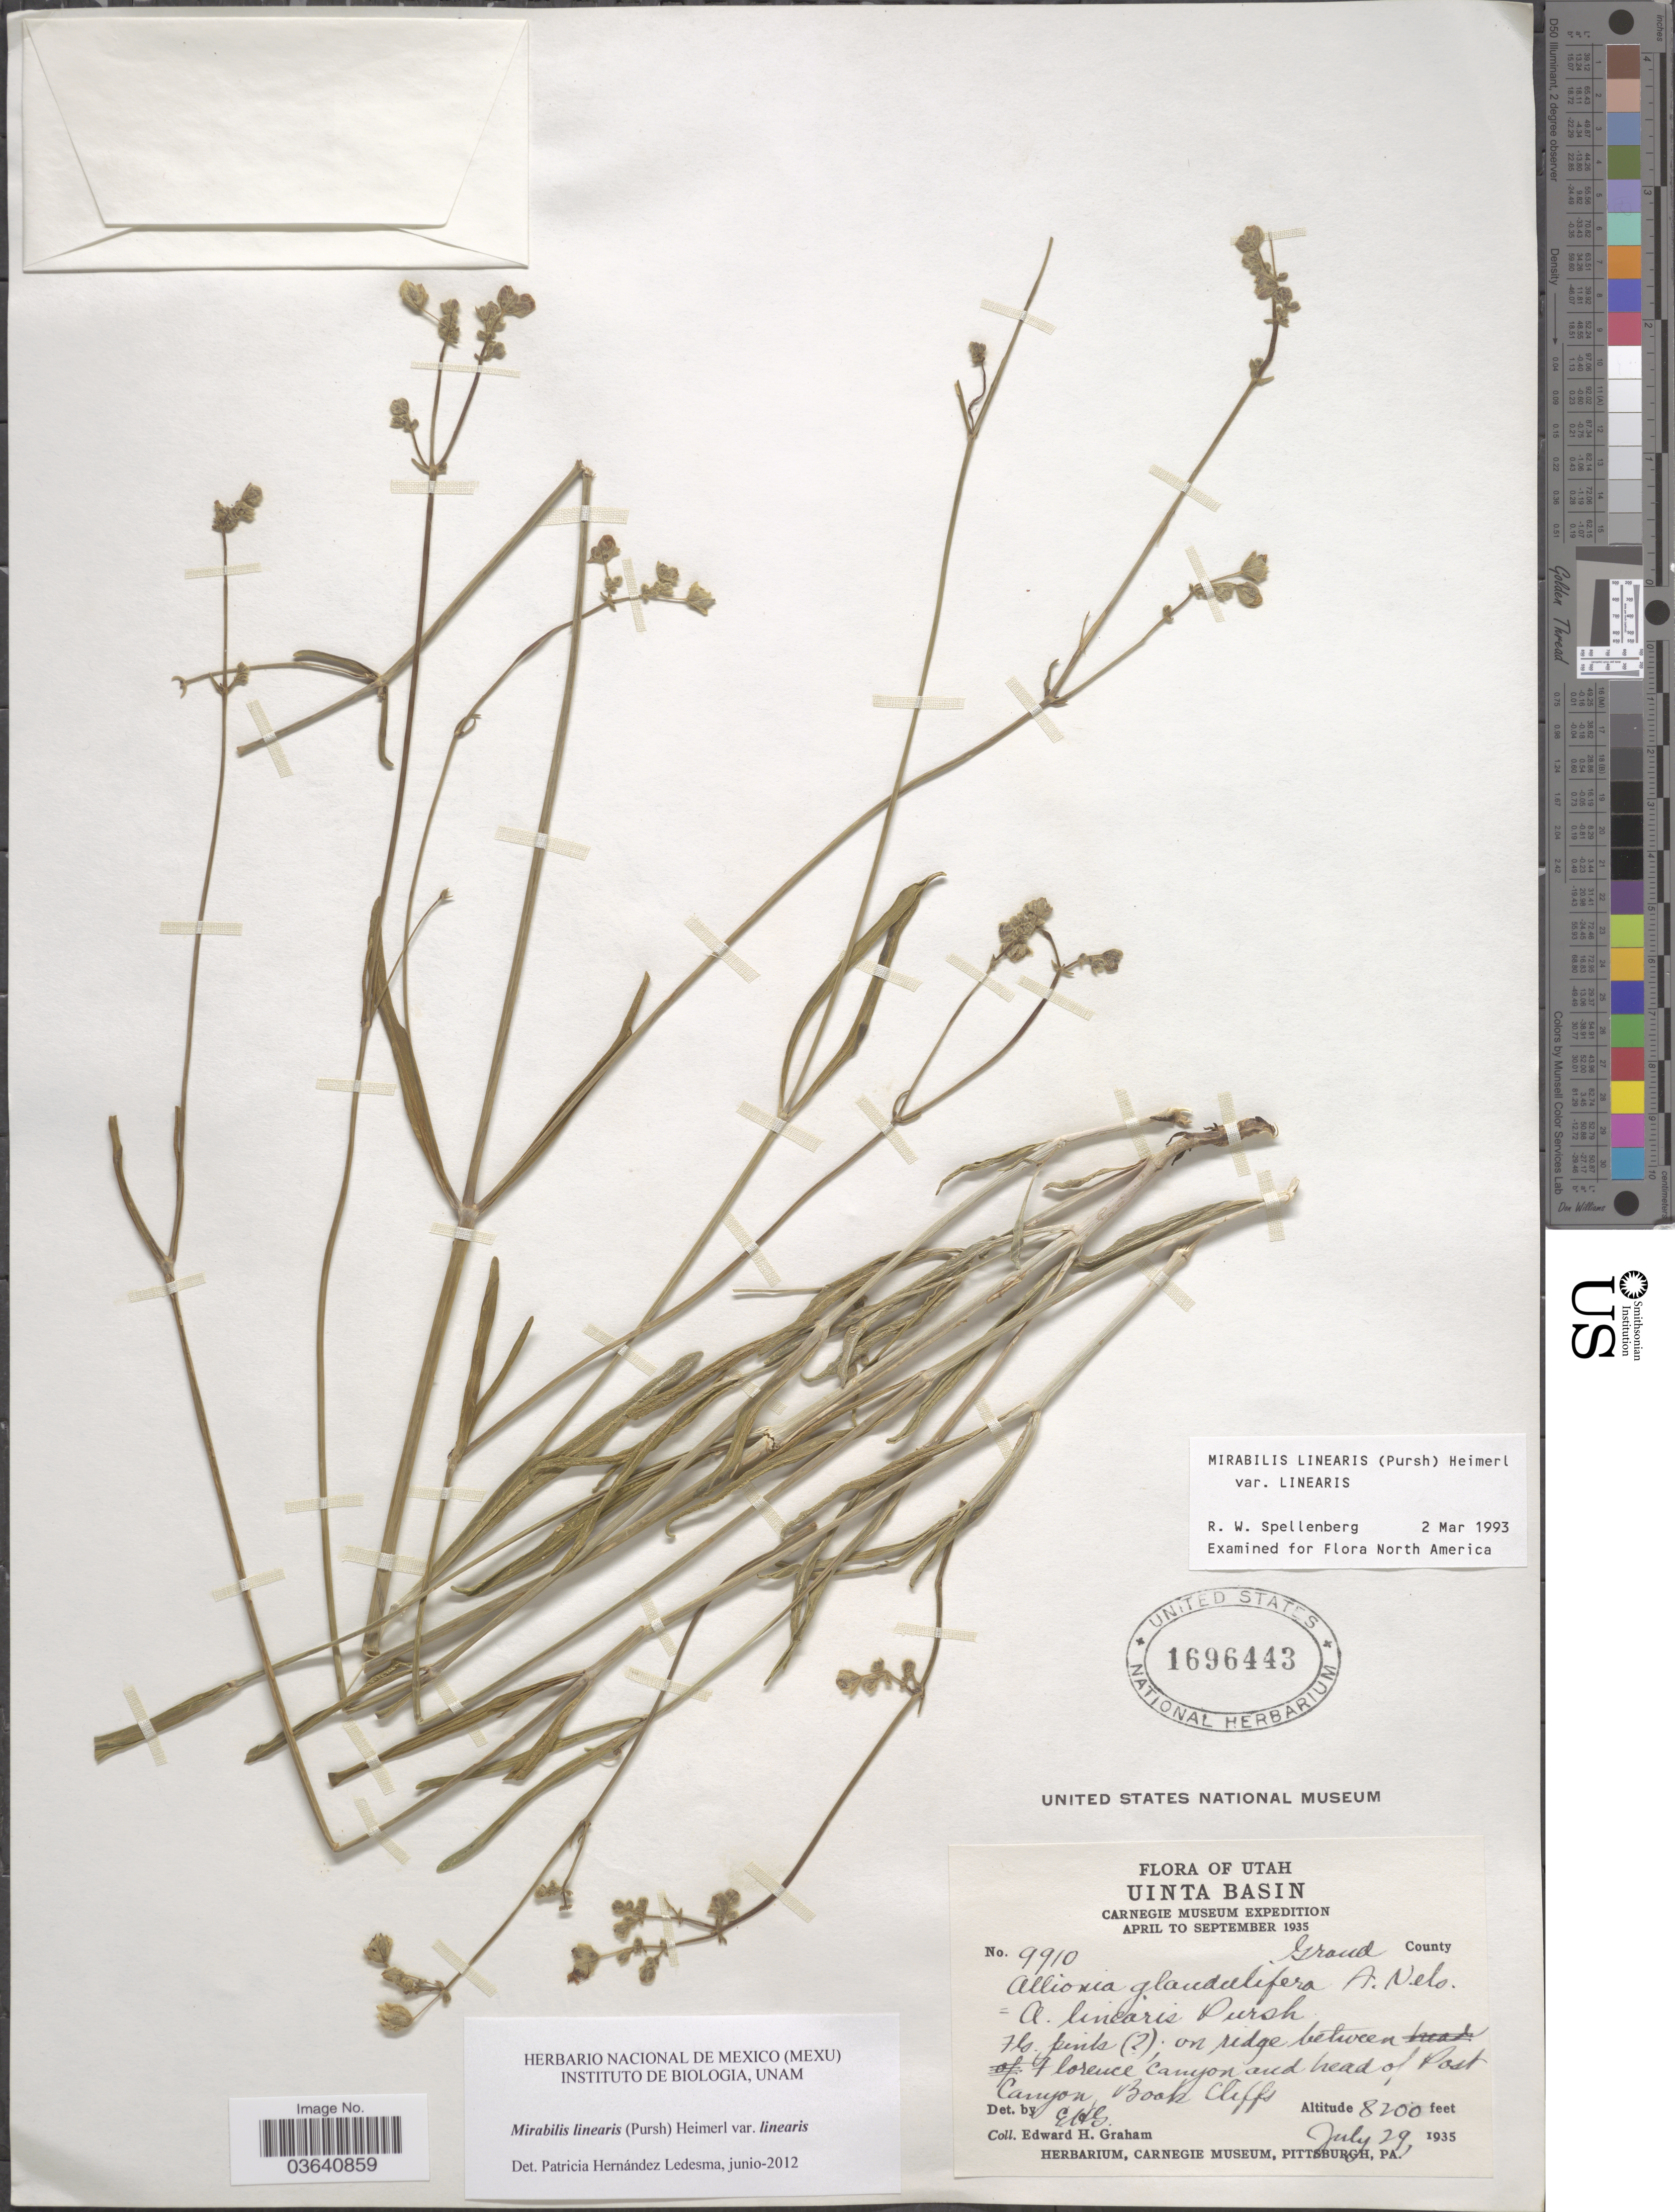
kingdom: Plantae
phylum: Tracheophyta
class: Magnoliopsida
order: Caryophyllales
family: Nyctaginaceae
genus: Mirabilis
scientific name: Mirabilis linearis var. linearis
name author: (Pursh) Heimerl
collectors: E. H. Graham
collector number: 9910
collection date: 1935-07-29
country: United States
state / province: Utah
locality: Uintah Basin. Grand County. Florence canyon and head of Post Canyon, Book Cliffs.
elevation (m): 2499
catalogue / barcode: US 1696443